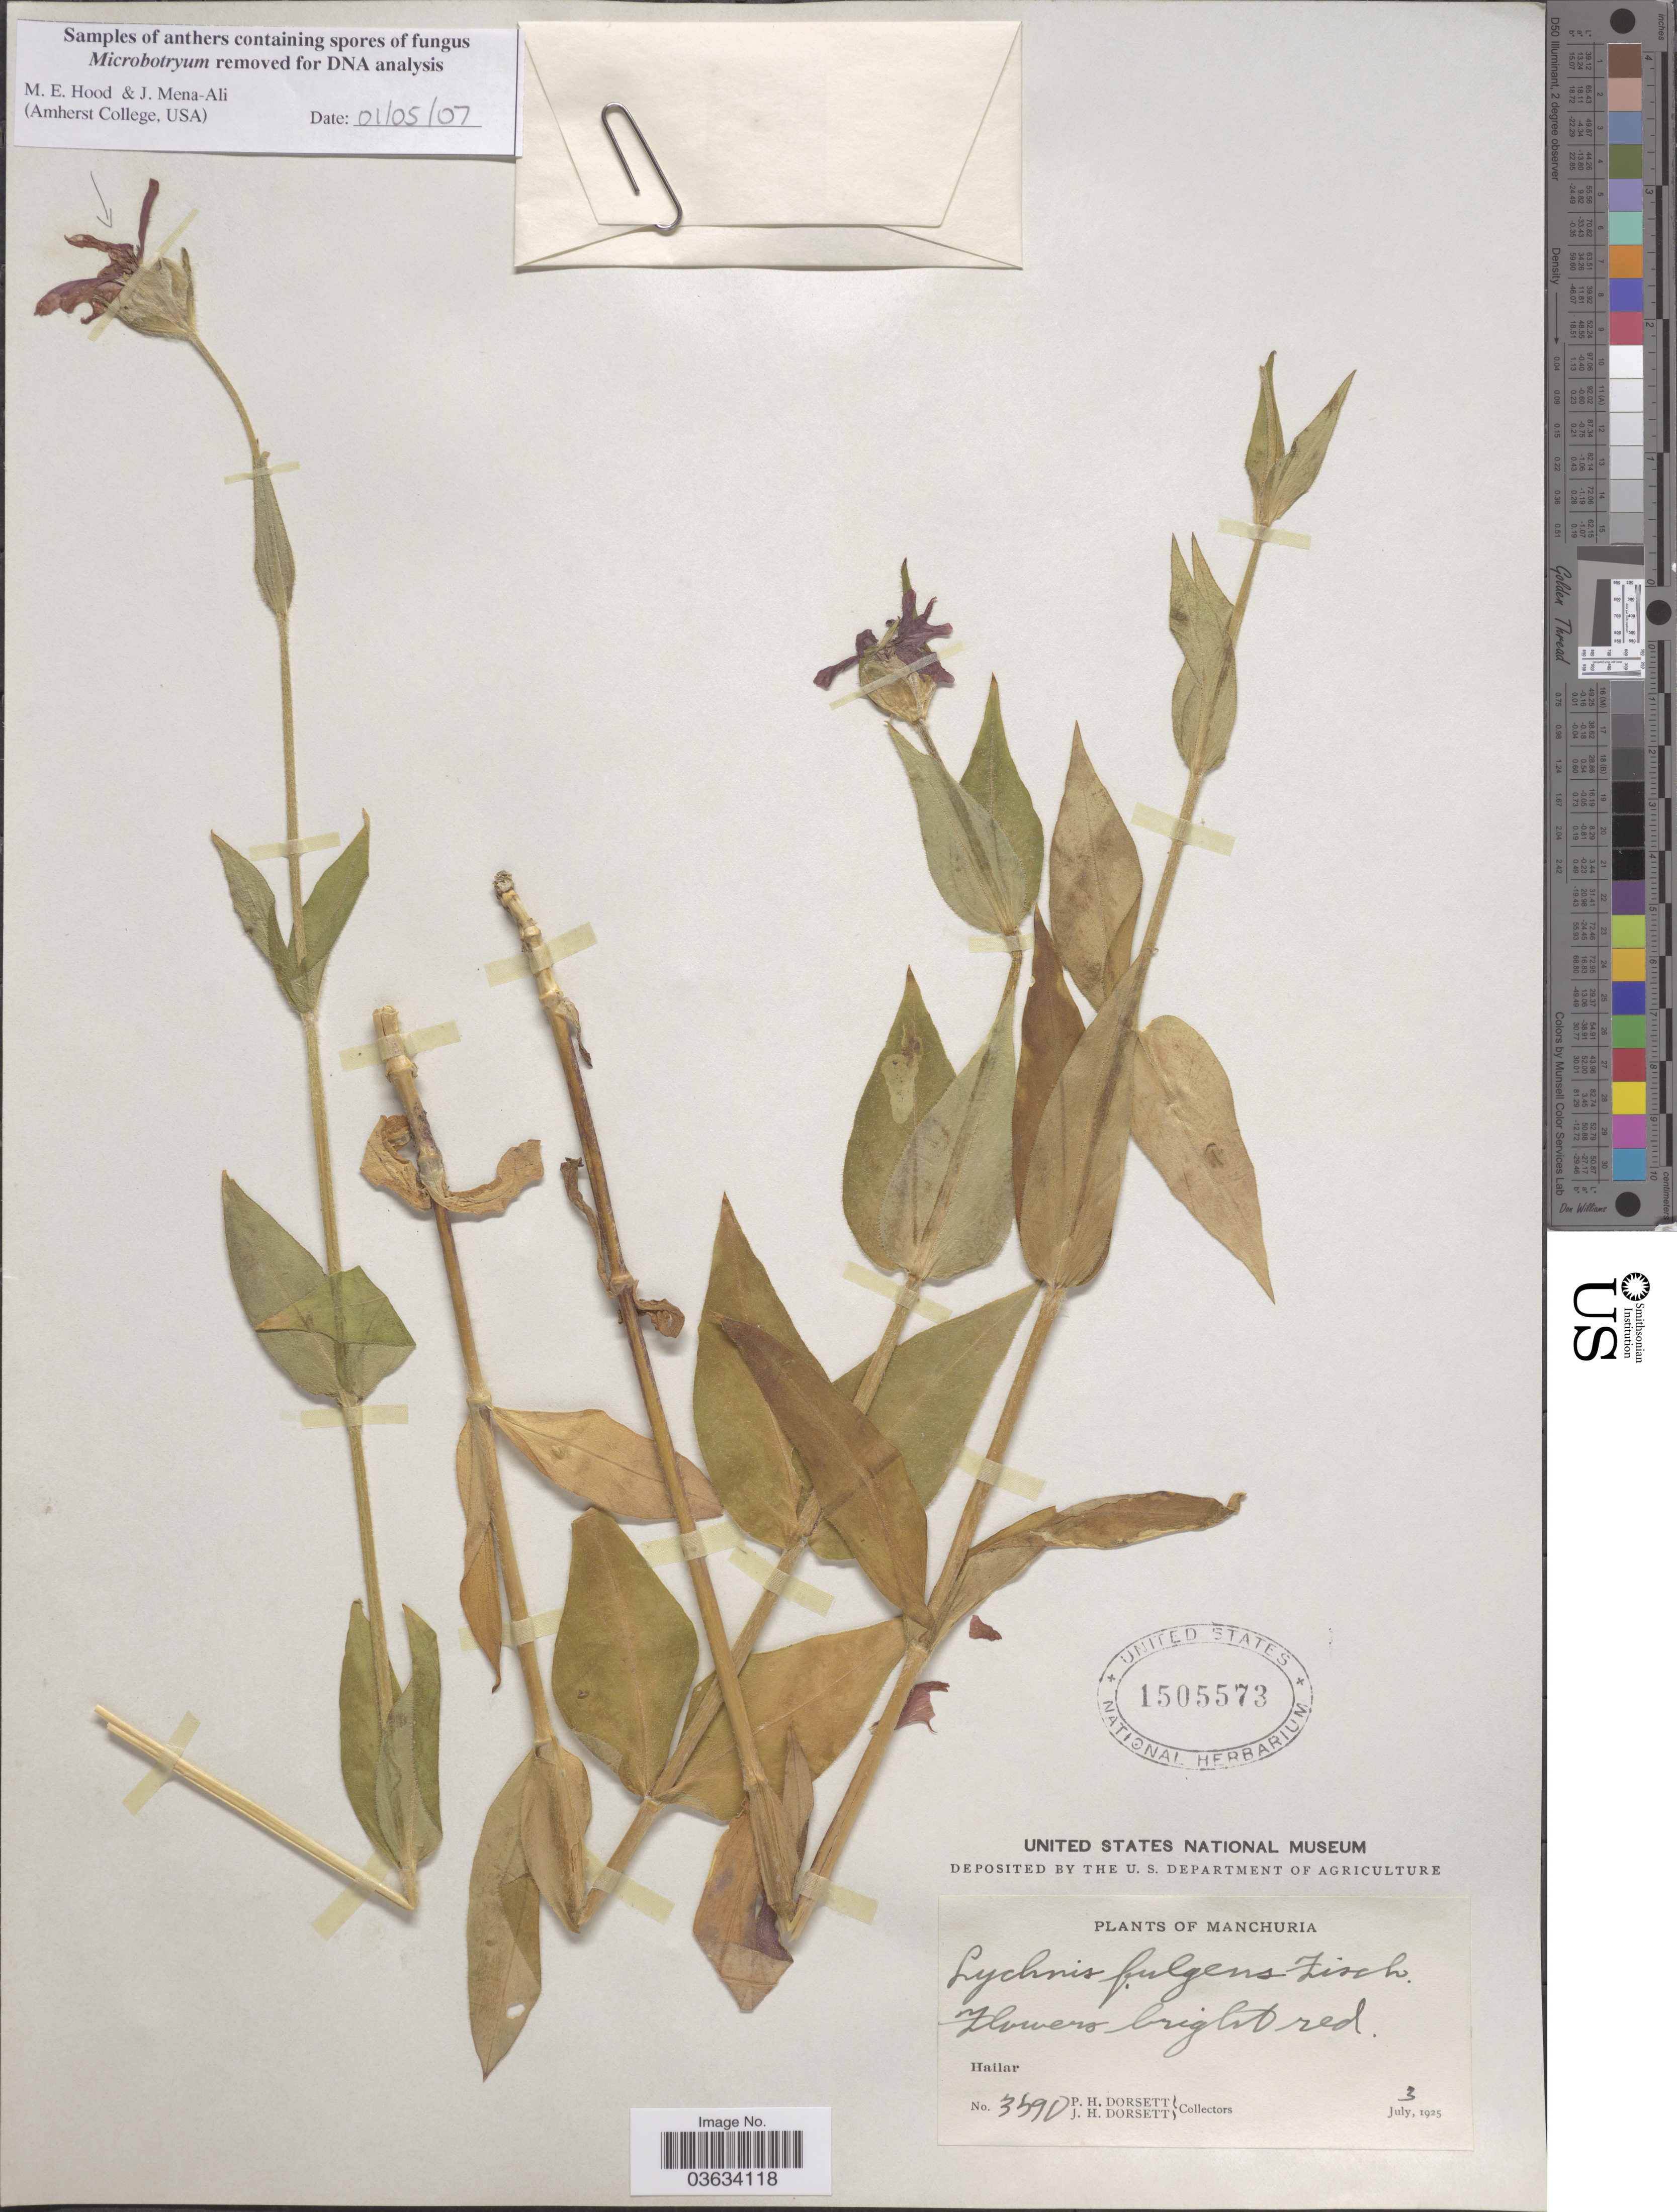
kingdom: Plantae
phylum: Tracheophyta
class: Magnoliopsida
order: Caryophyllales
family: Caryophyllaceae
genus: Silene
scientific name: Silene fulgens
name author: (Fisch.) E.H.L. Krause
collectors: P. H. Dorsett & J. Dorsett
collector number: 3590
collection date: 1925-07-03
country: China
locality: Manchuria. Hailar.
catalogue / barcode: US 1505573